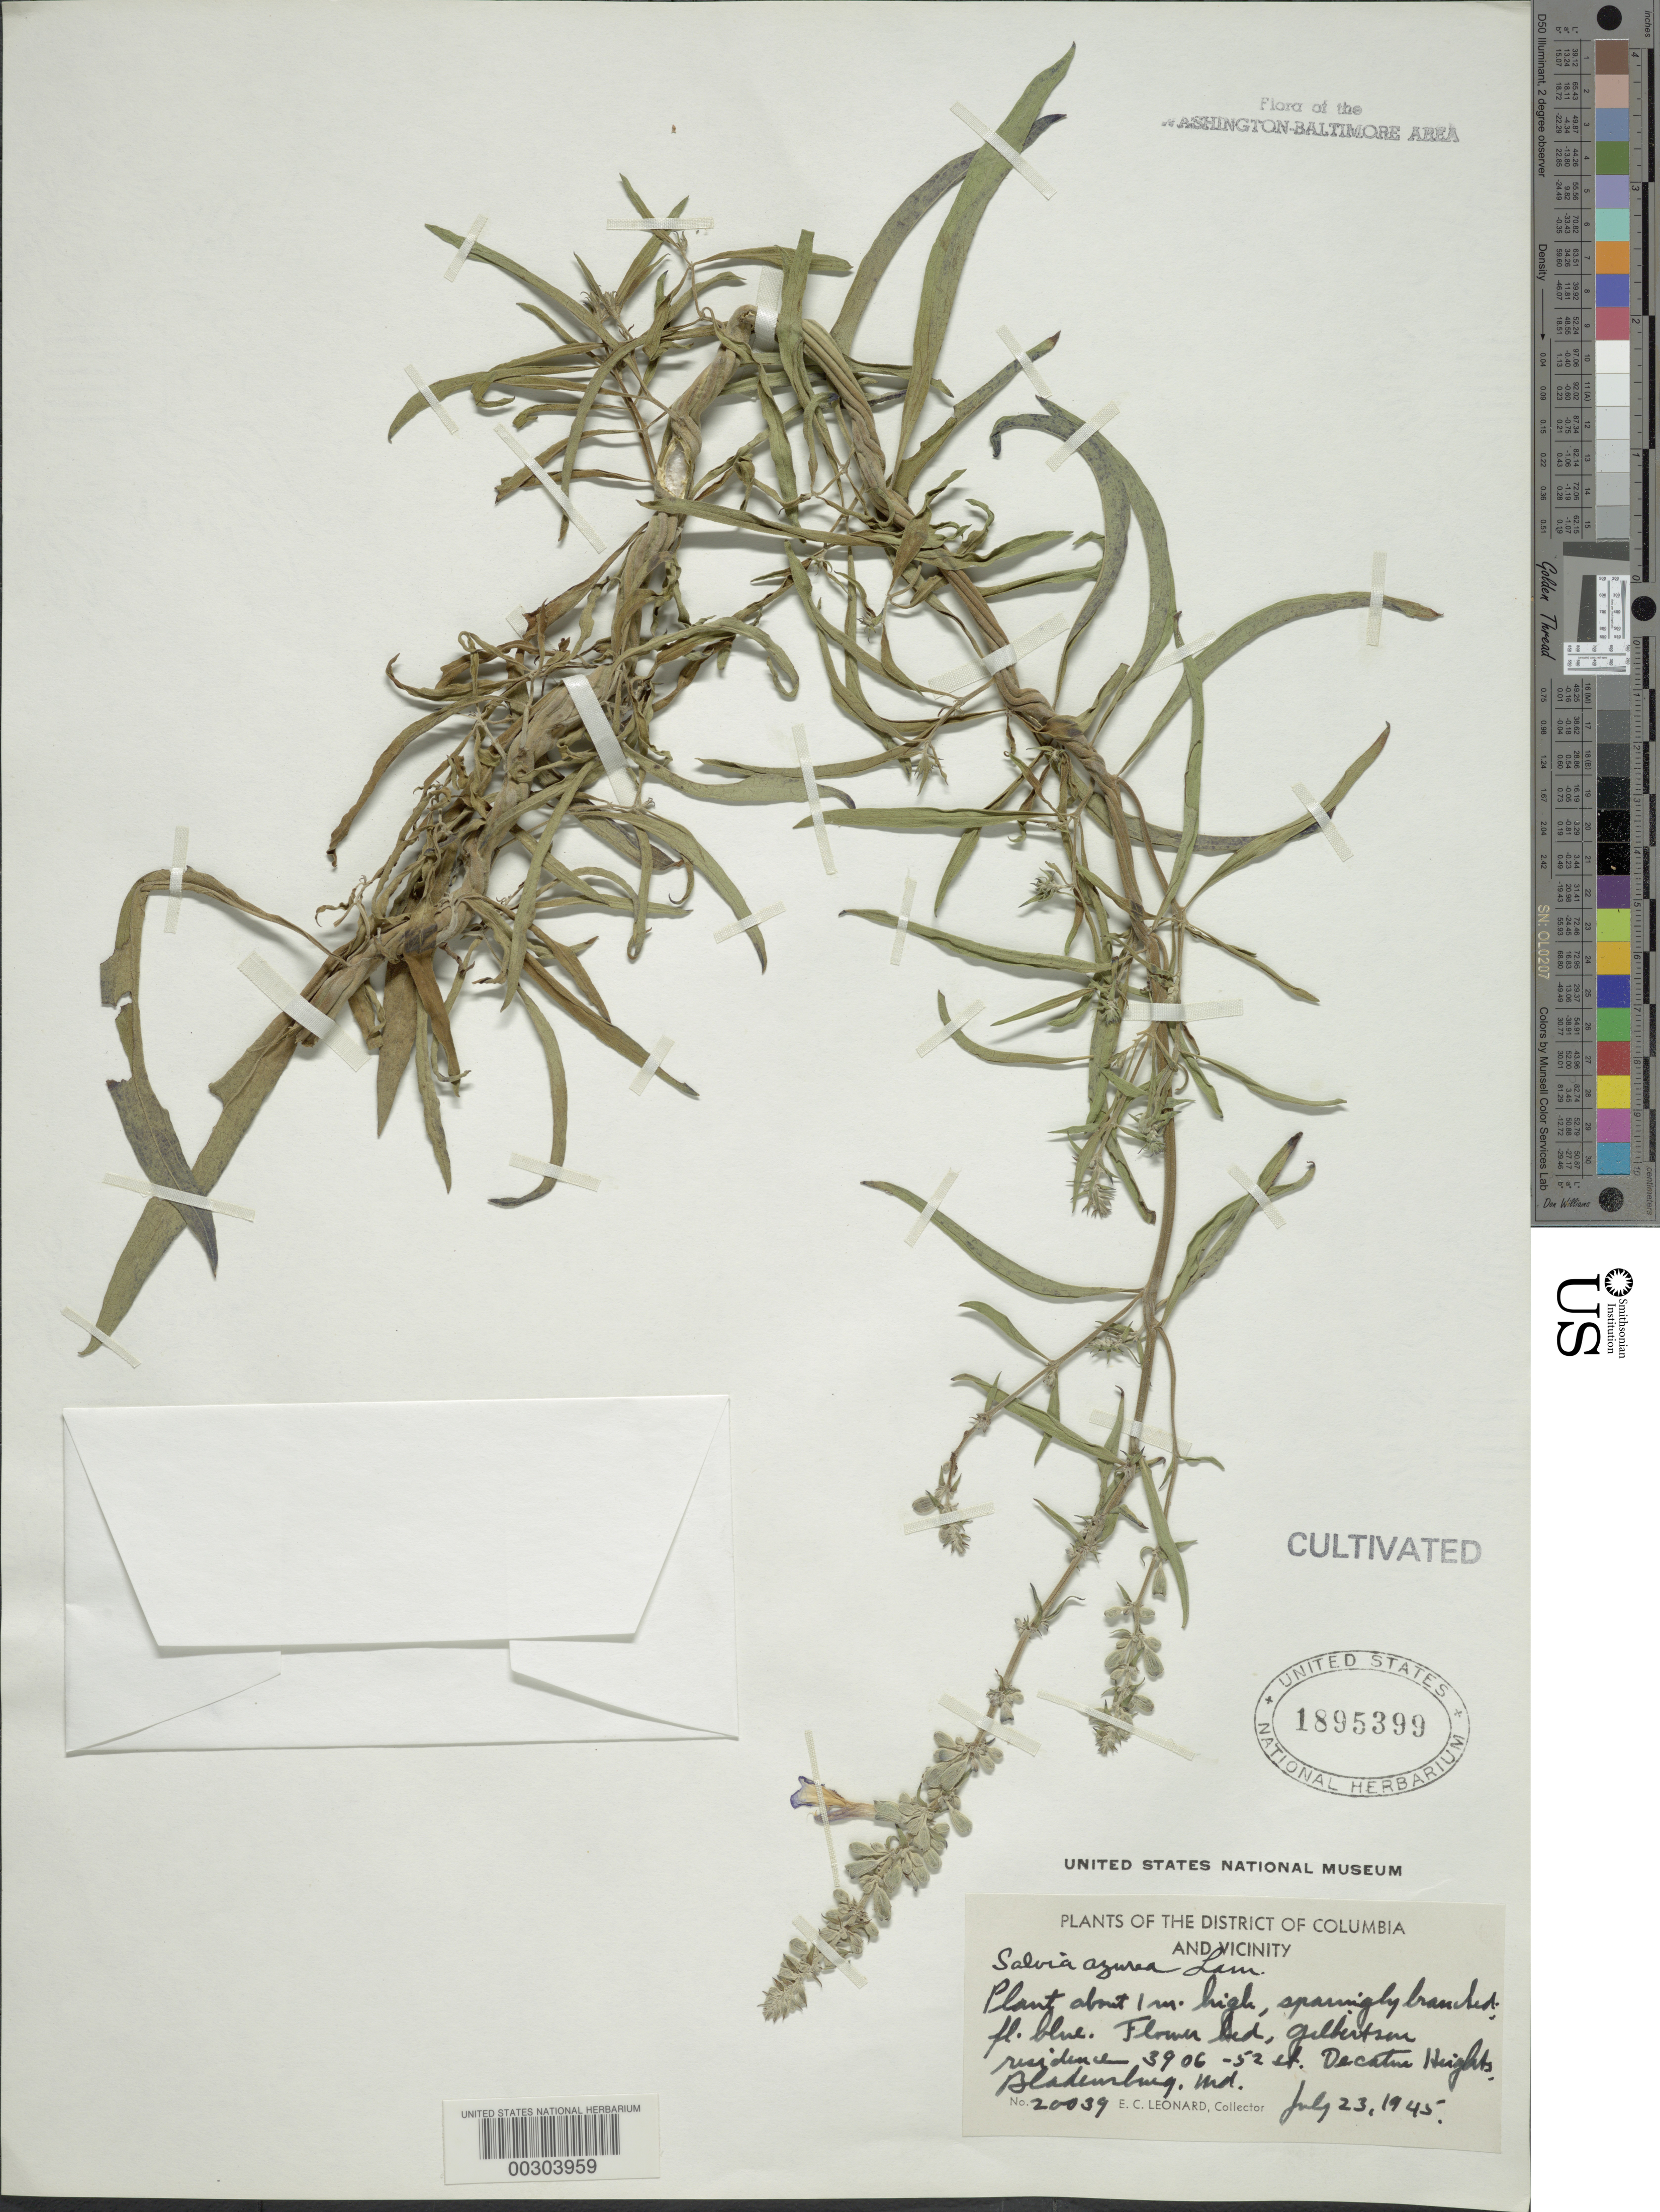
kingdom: Plantae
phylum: Tracheophyta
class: Magnoliopsida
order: Lamiales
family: Lamiaceae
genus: Salvia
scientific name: Salvia azurea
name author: Michx. ex Vahl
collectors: E. C. Leonard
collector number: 20039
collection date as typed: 23 Jul 1945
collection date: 1945-07-23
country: United States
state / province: Maryland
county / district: Prince George's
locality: Bladensburg, 3906 52 St Decatur Heights, Gilbertson Residence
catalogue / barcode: US 1895399